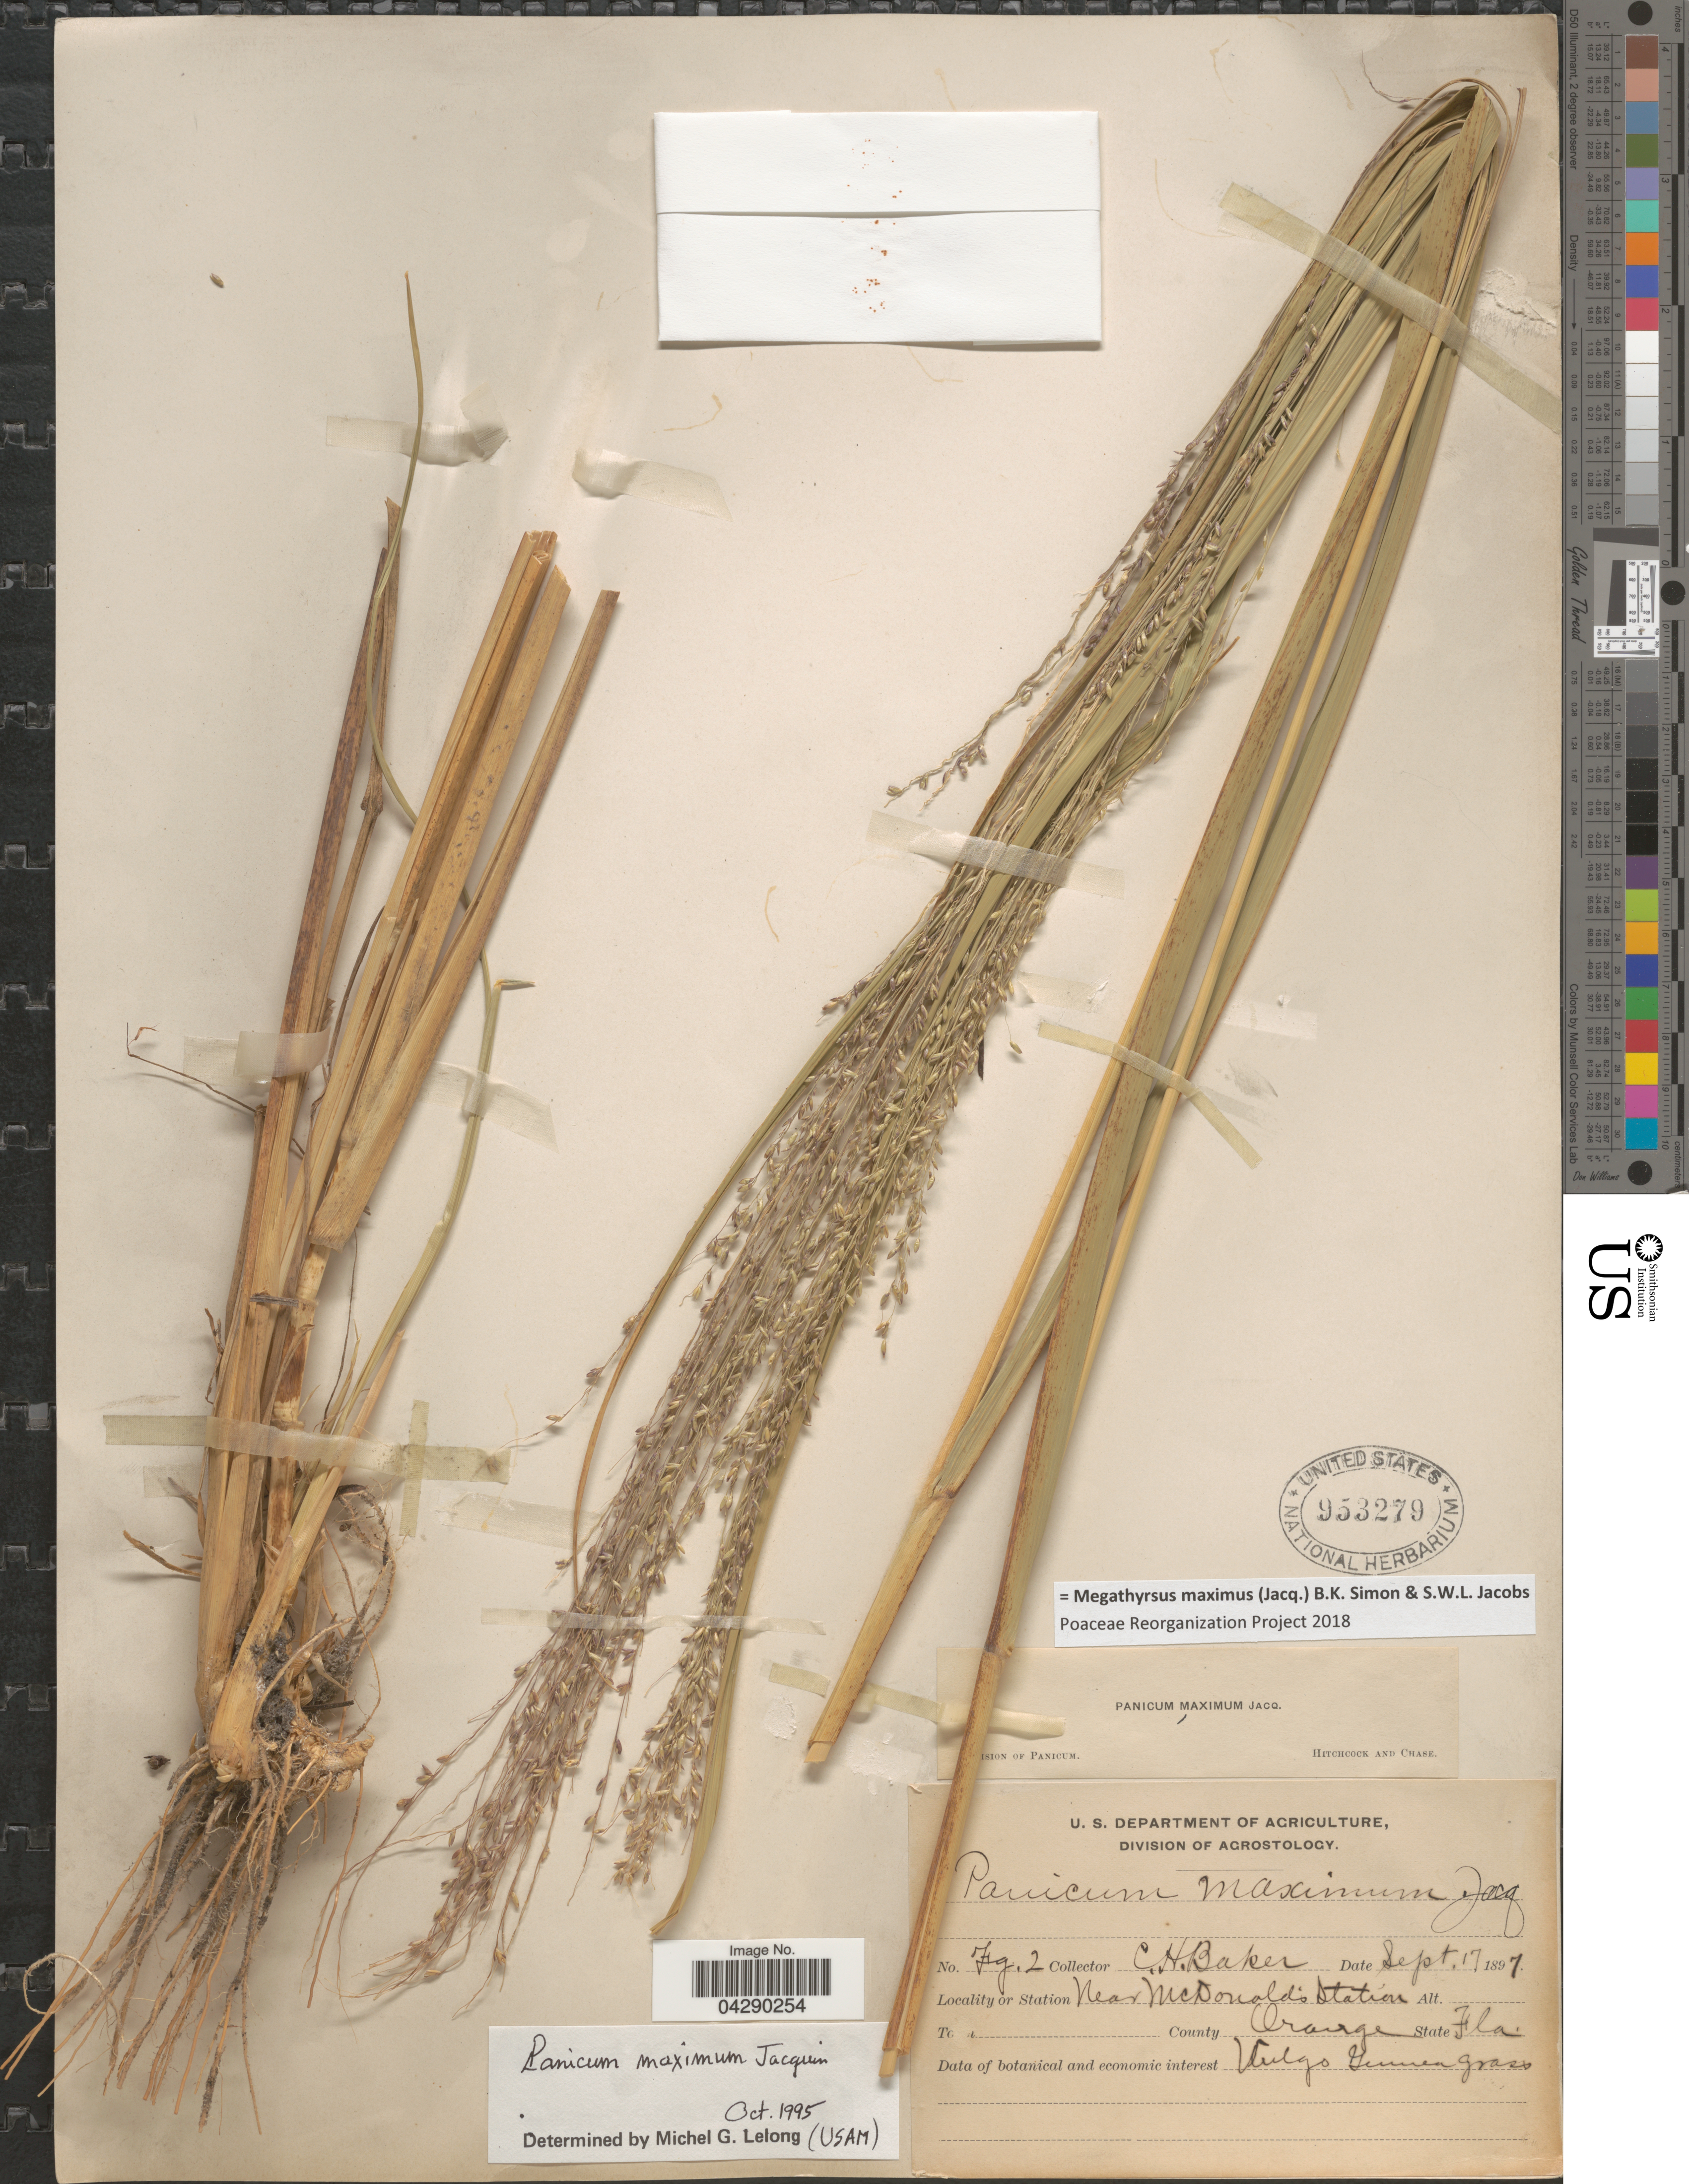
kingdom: Plantae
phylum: Tracheophyta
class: Liliopsida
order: Poales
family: Poaceae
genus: Megathyrsus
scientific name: Megathyrsus maximus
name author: (Jacq.) B.K. Simon & S.W.L. Jacobs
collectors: C. H. Baker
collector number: FIG2*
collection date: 1897-09-17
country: United States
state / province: Florida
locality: Near McDonald's Station. County Orange.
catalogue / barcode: US 953279